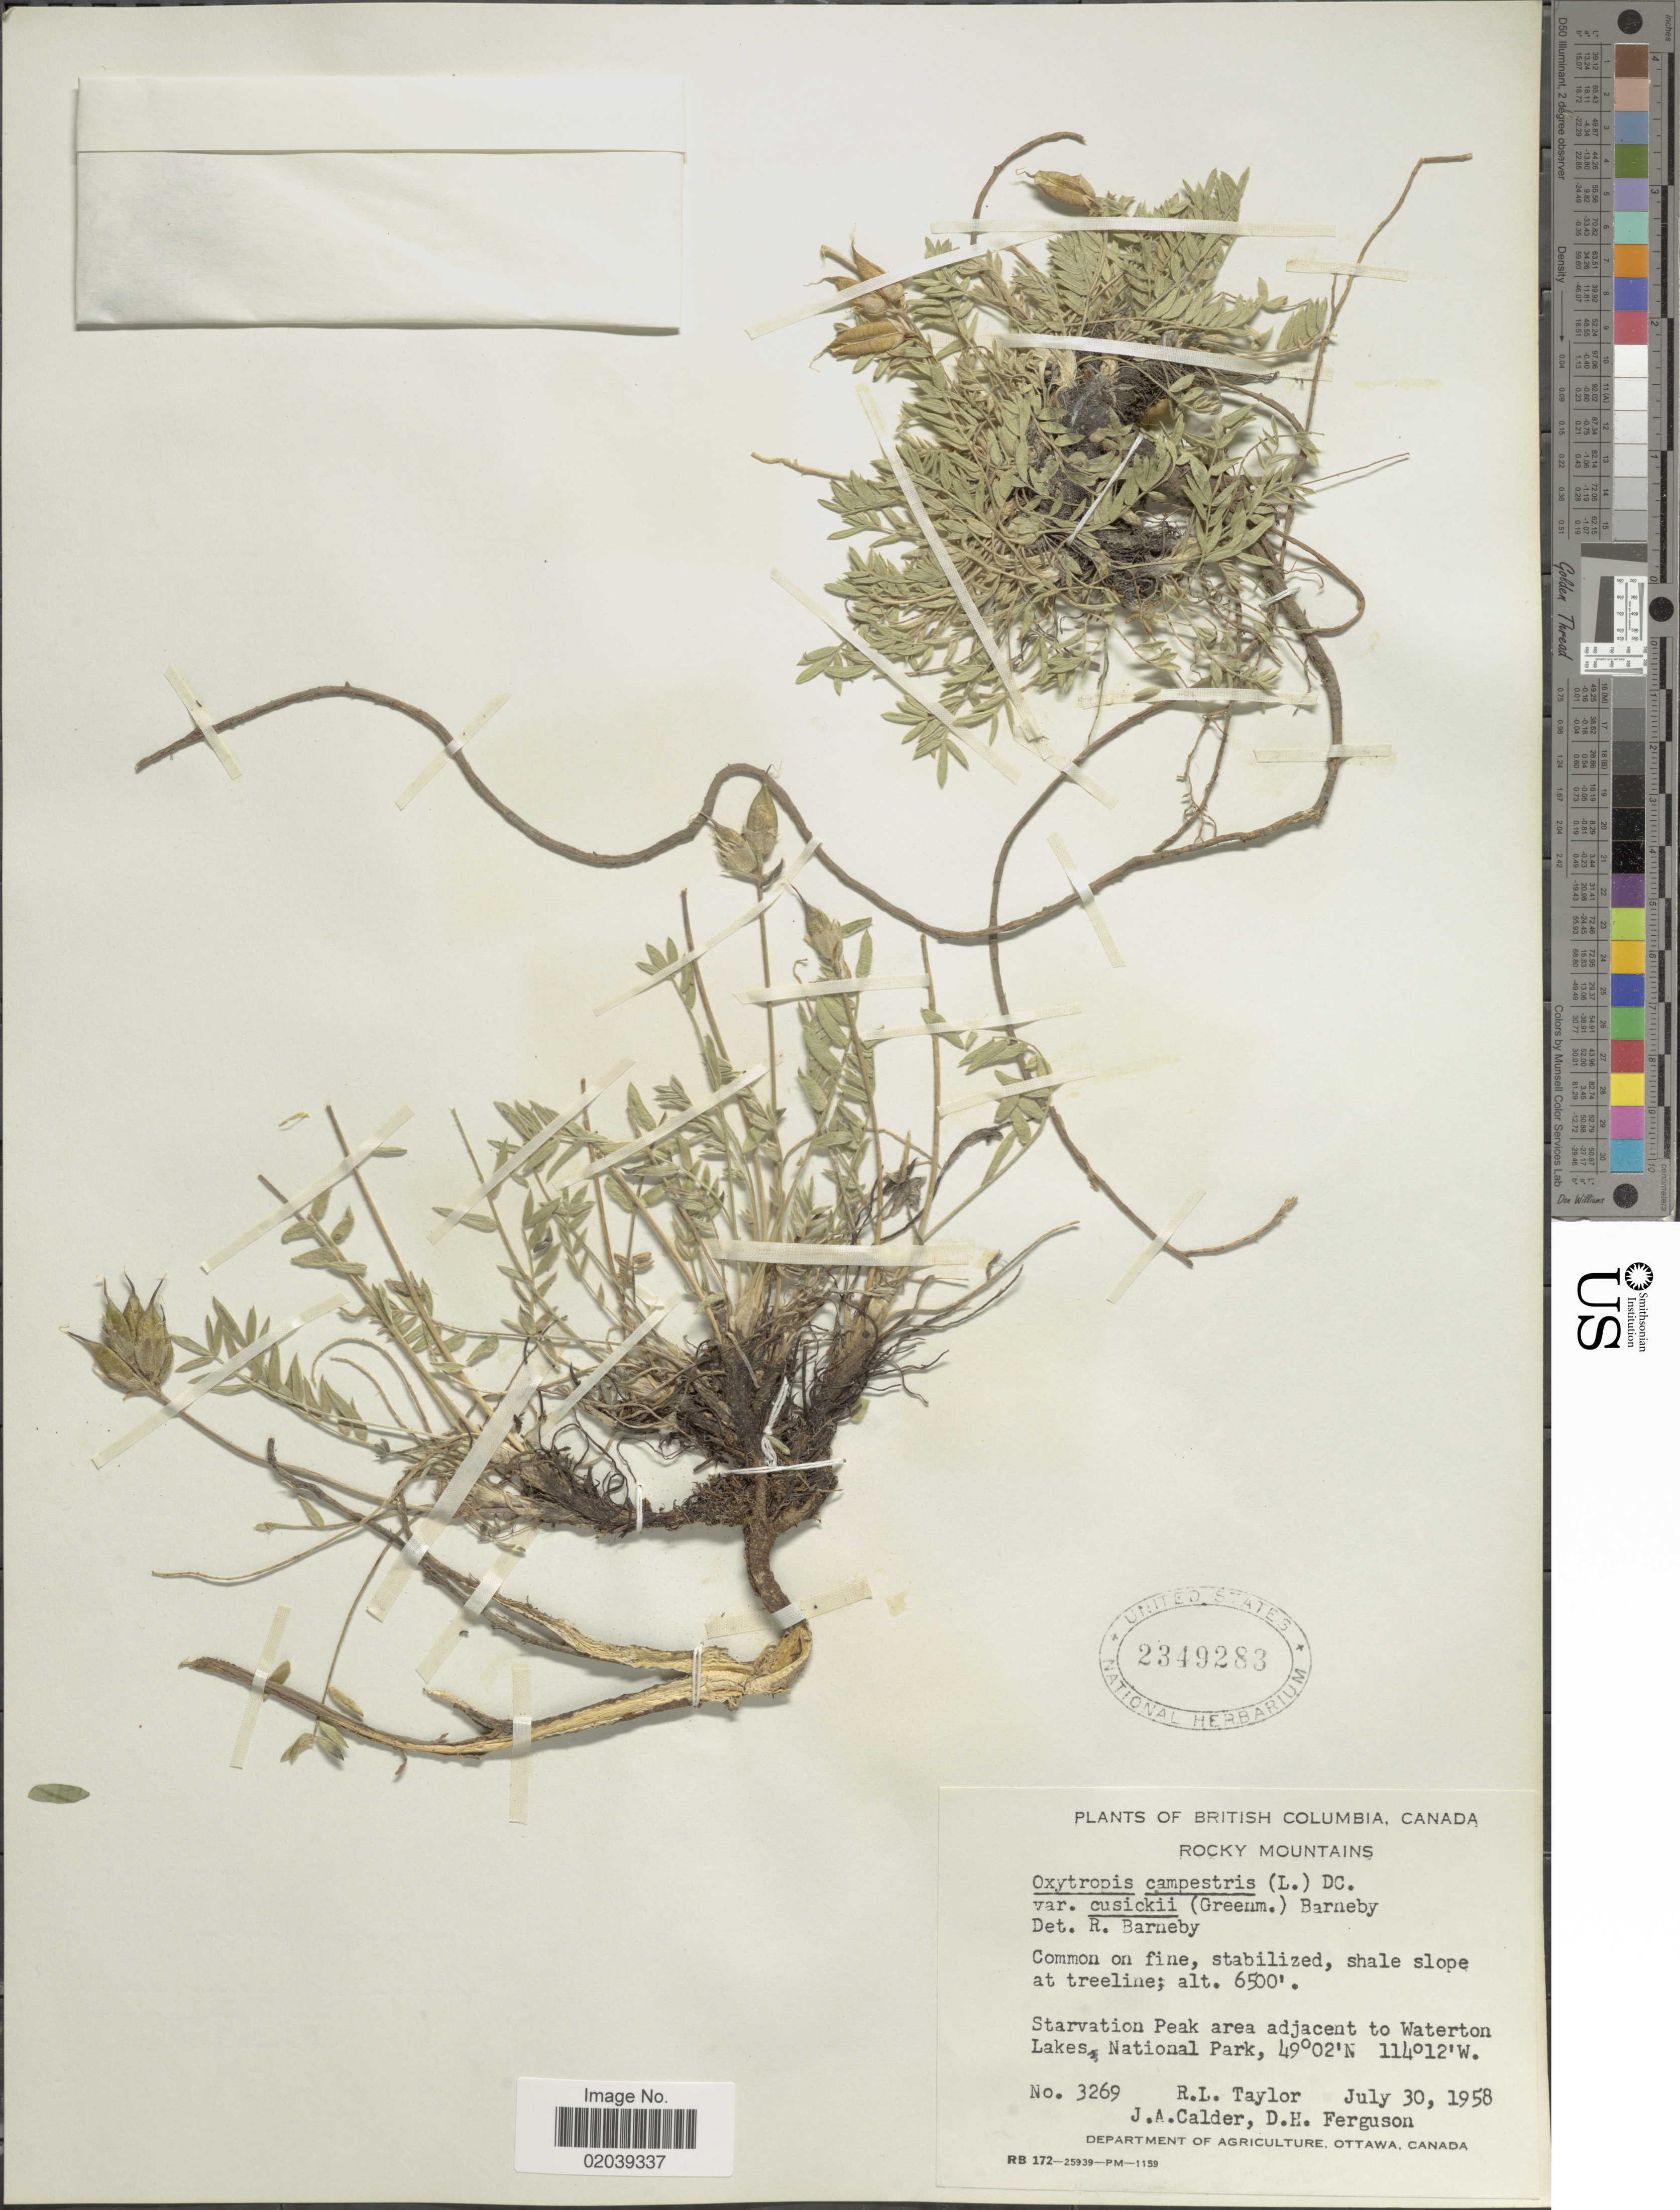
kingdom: Plantae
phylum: Tracheophyta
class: Magnoliopsida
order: Fabales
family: Fabaceae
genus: Oxytropis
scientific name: Oxytropis campestris var. cusickii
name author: (Greenm.) Barneby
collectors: R. Taylor, J. A. Calder & D. Ferguson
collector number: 3269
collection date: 1958-07-30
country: Canada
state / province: British Columbia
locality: Rocky Mountains. Starvation Peak area adjacent to Waterton Lakes National Park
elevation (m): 1981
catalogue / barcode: US 2349283